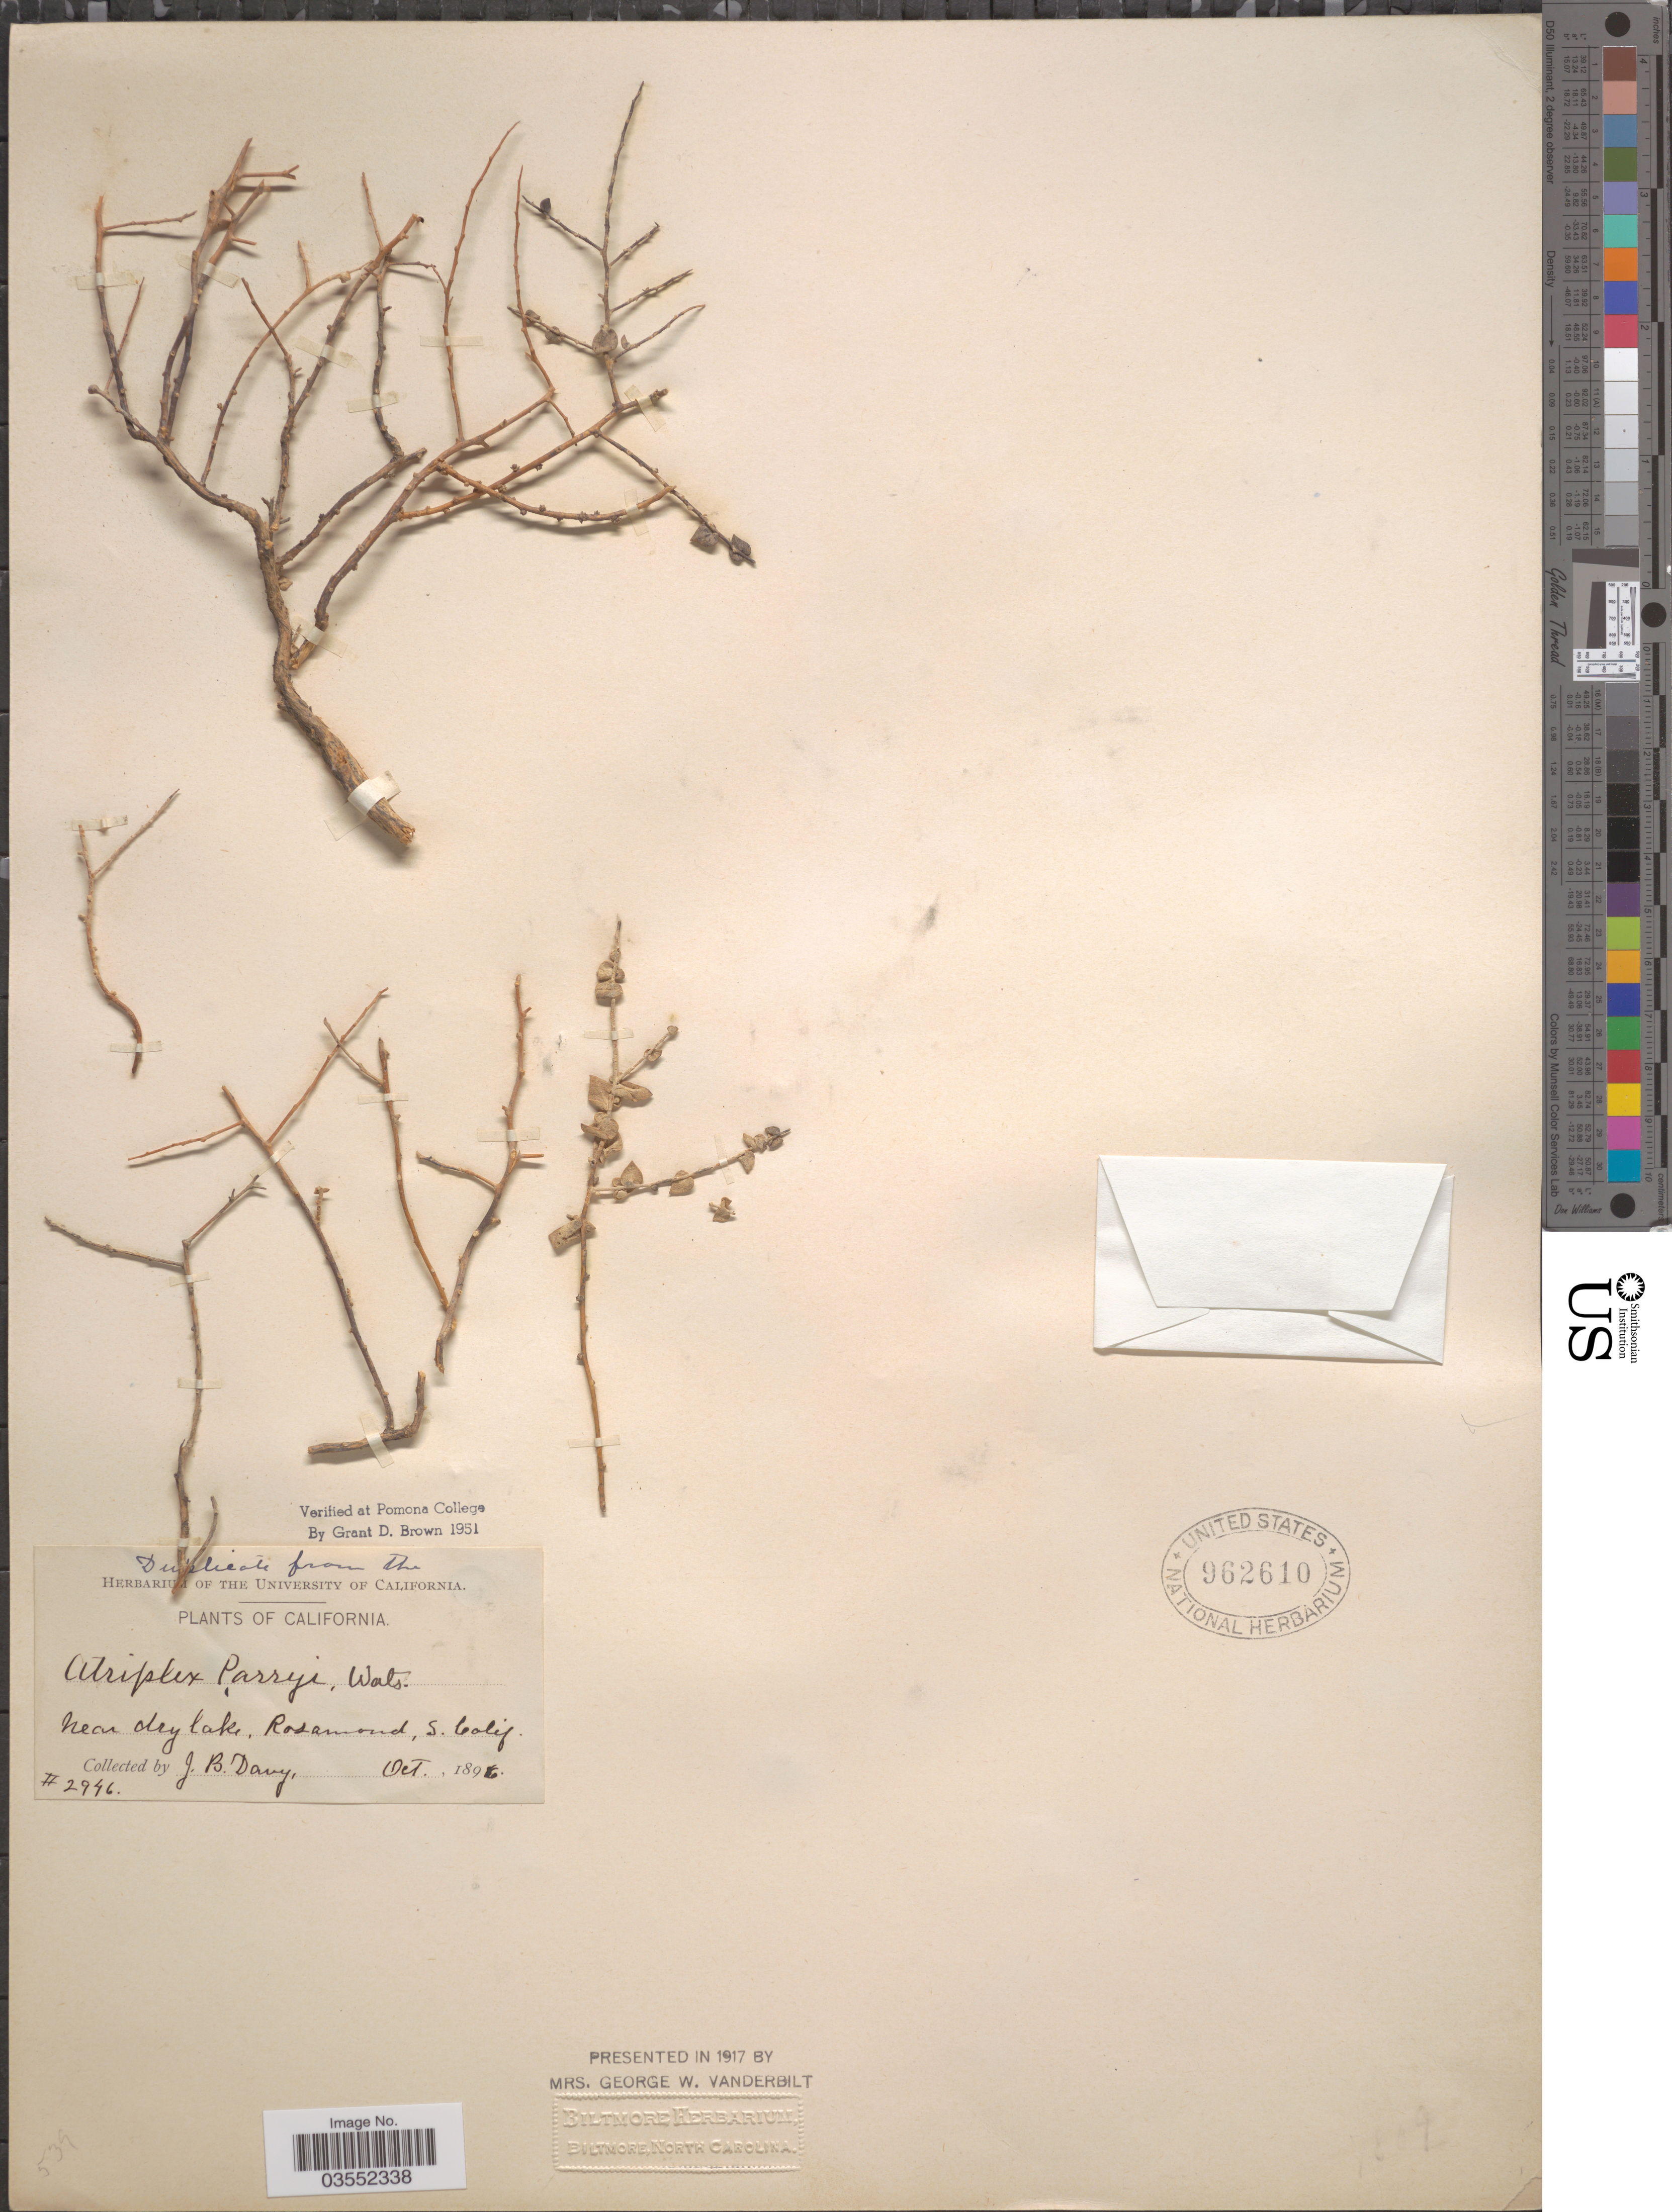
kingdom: Plantae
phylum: Tracheophyta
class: Magnoliopsida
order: Caryophyllales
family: Amaranthaceae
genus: Atriplex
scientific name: Atriplex parryi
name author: S. Watson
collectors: J. Burtt Davy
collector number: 2946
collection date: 1896-10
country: United States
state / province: California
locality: Near dry lake, Rosamond, S. Calif.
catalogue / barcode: US 962610